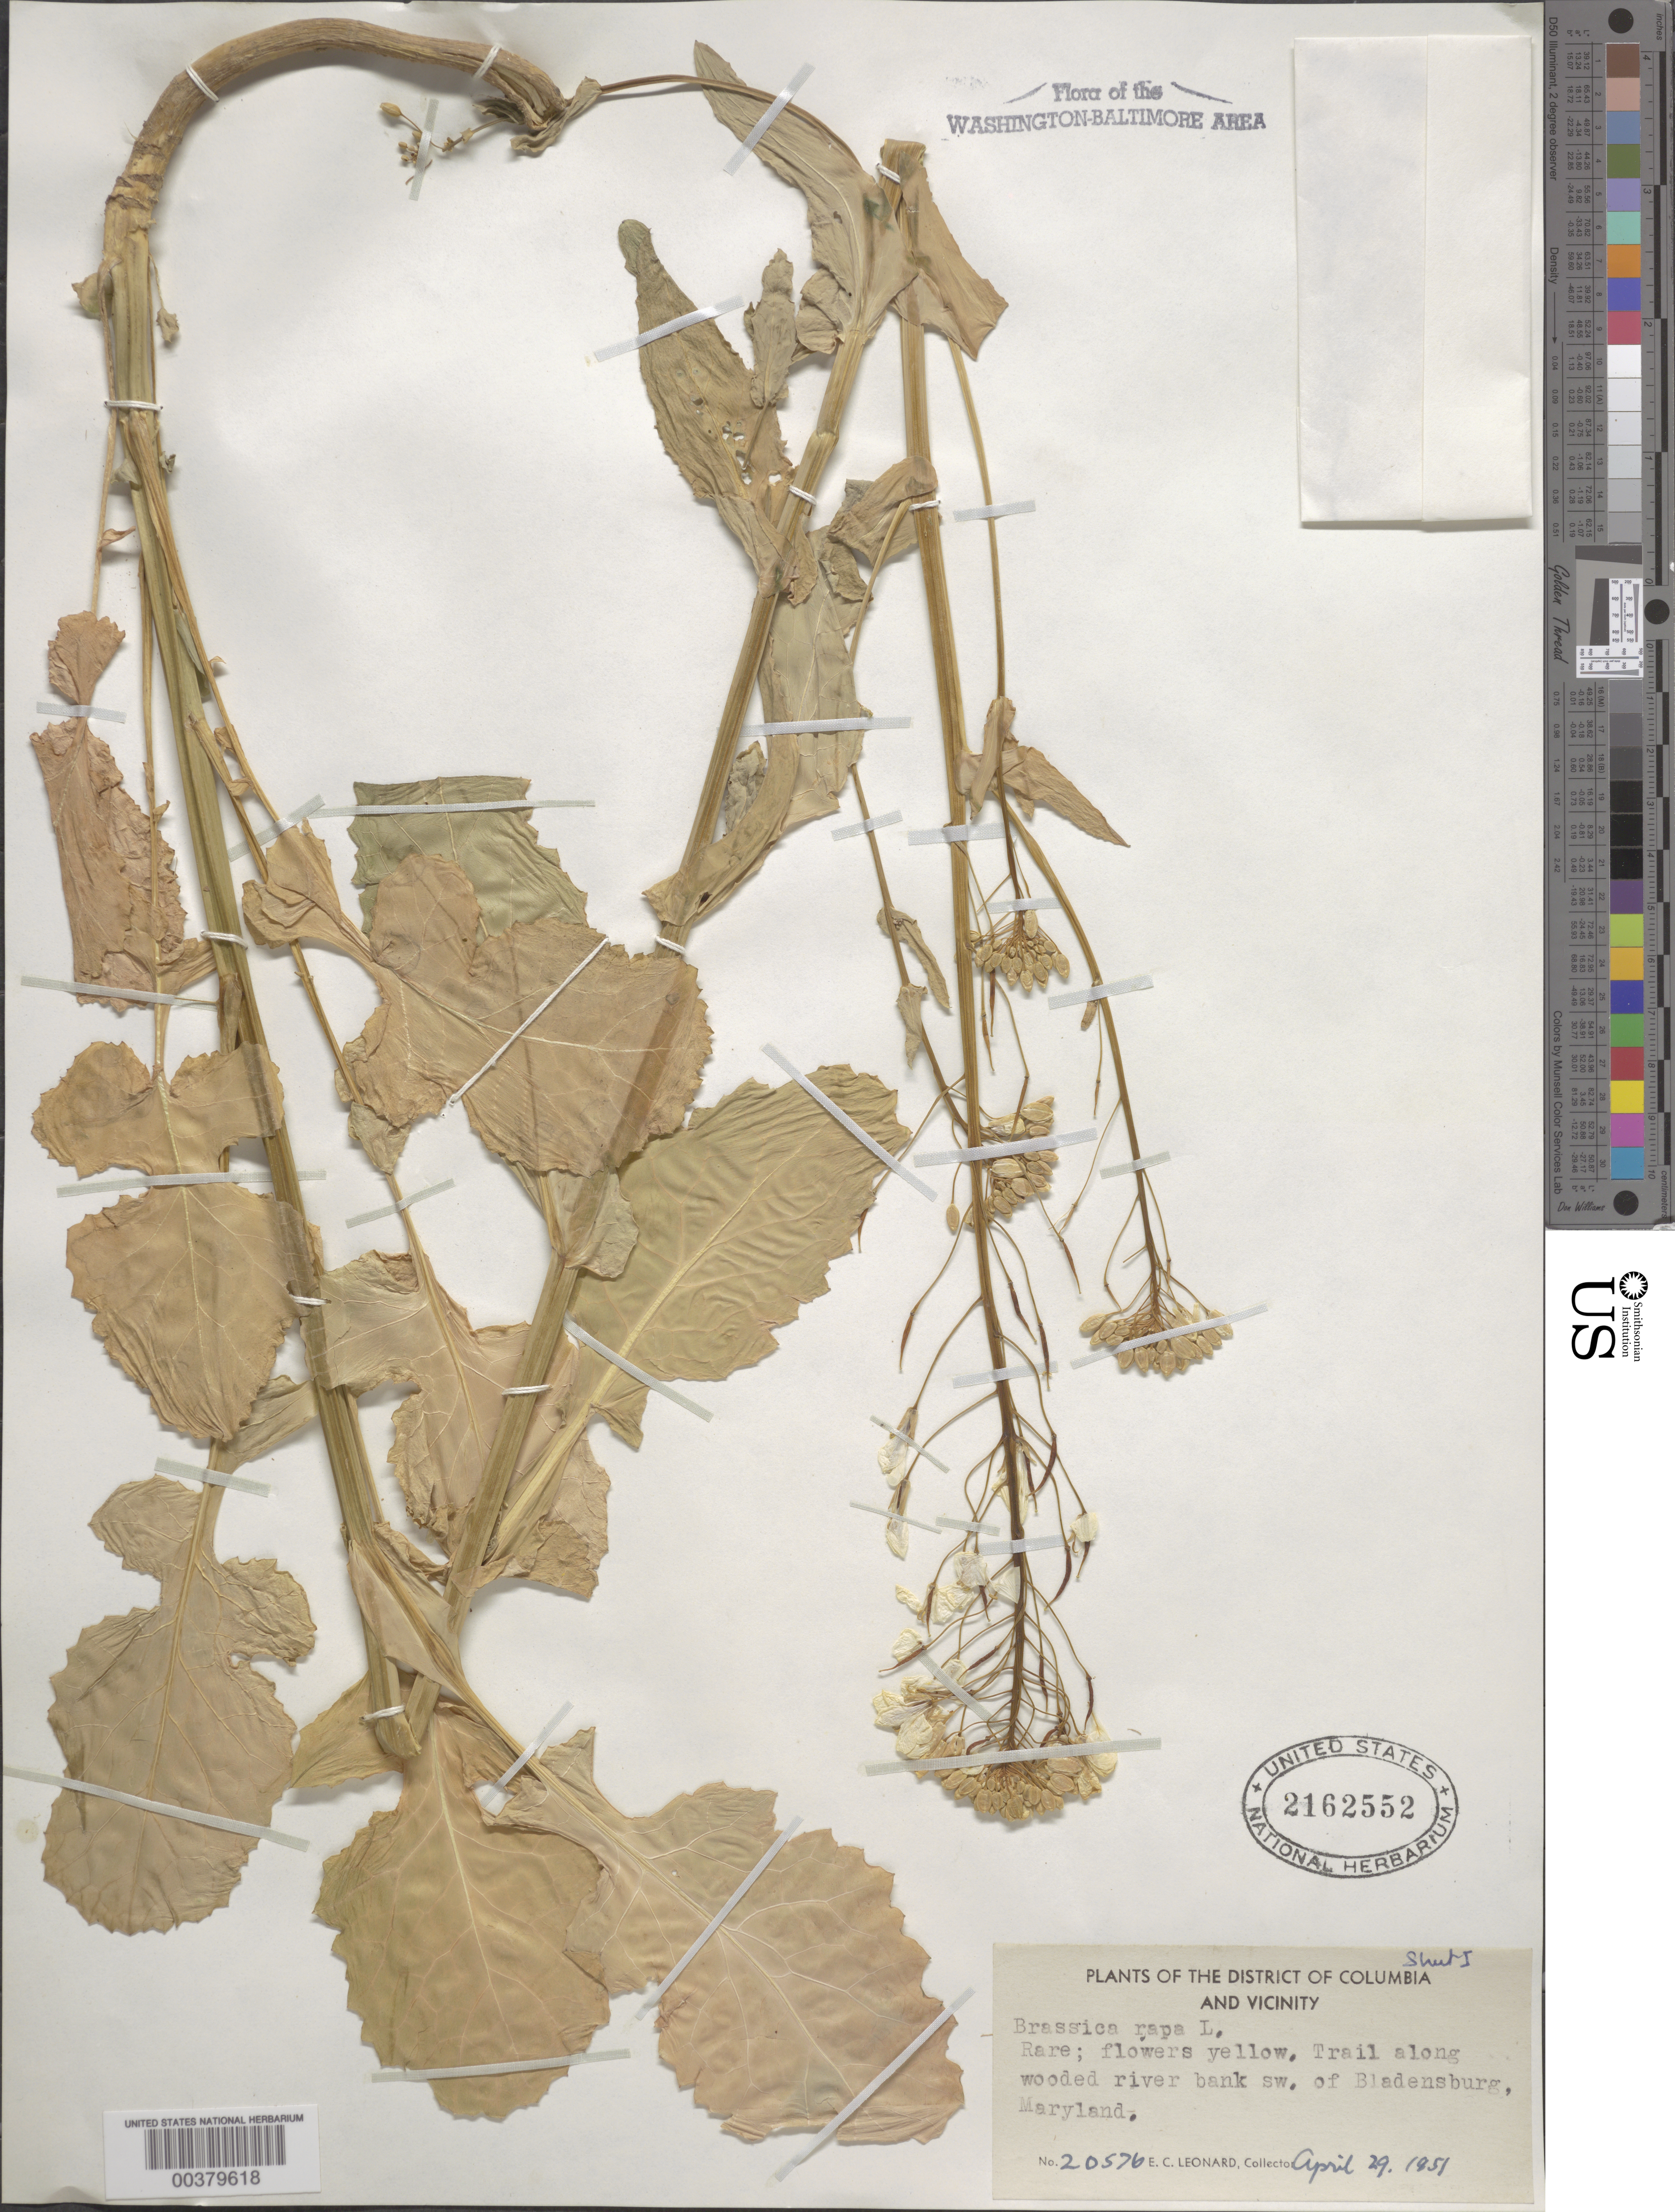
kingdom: Plantae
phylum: Tracheophyta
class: Magnoliopsida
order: Brassicales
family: Brassicaceae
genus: Brassica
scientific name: Brassica rapa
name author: L.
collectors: E. C. Leonard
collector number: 20576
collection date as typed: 29 Apr 1951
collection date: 1951-04-29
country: United States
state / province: Maryland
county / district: Prince George's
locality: southwest of Bladensburg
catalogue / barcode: US 2162552